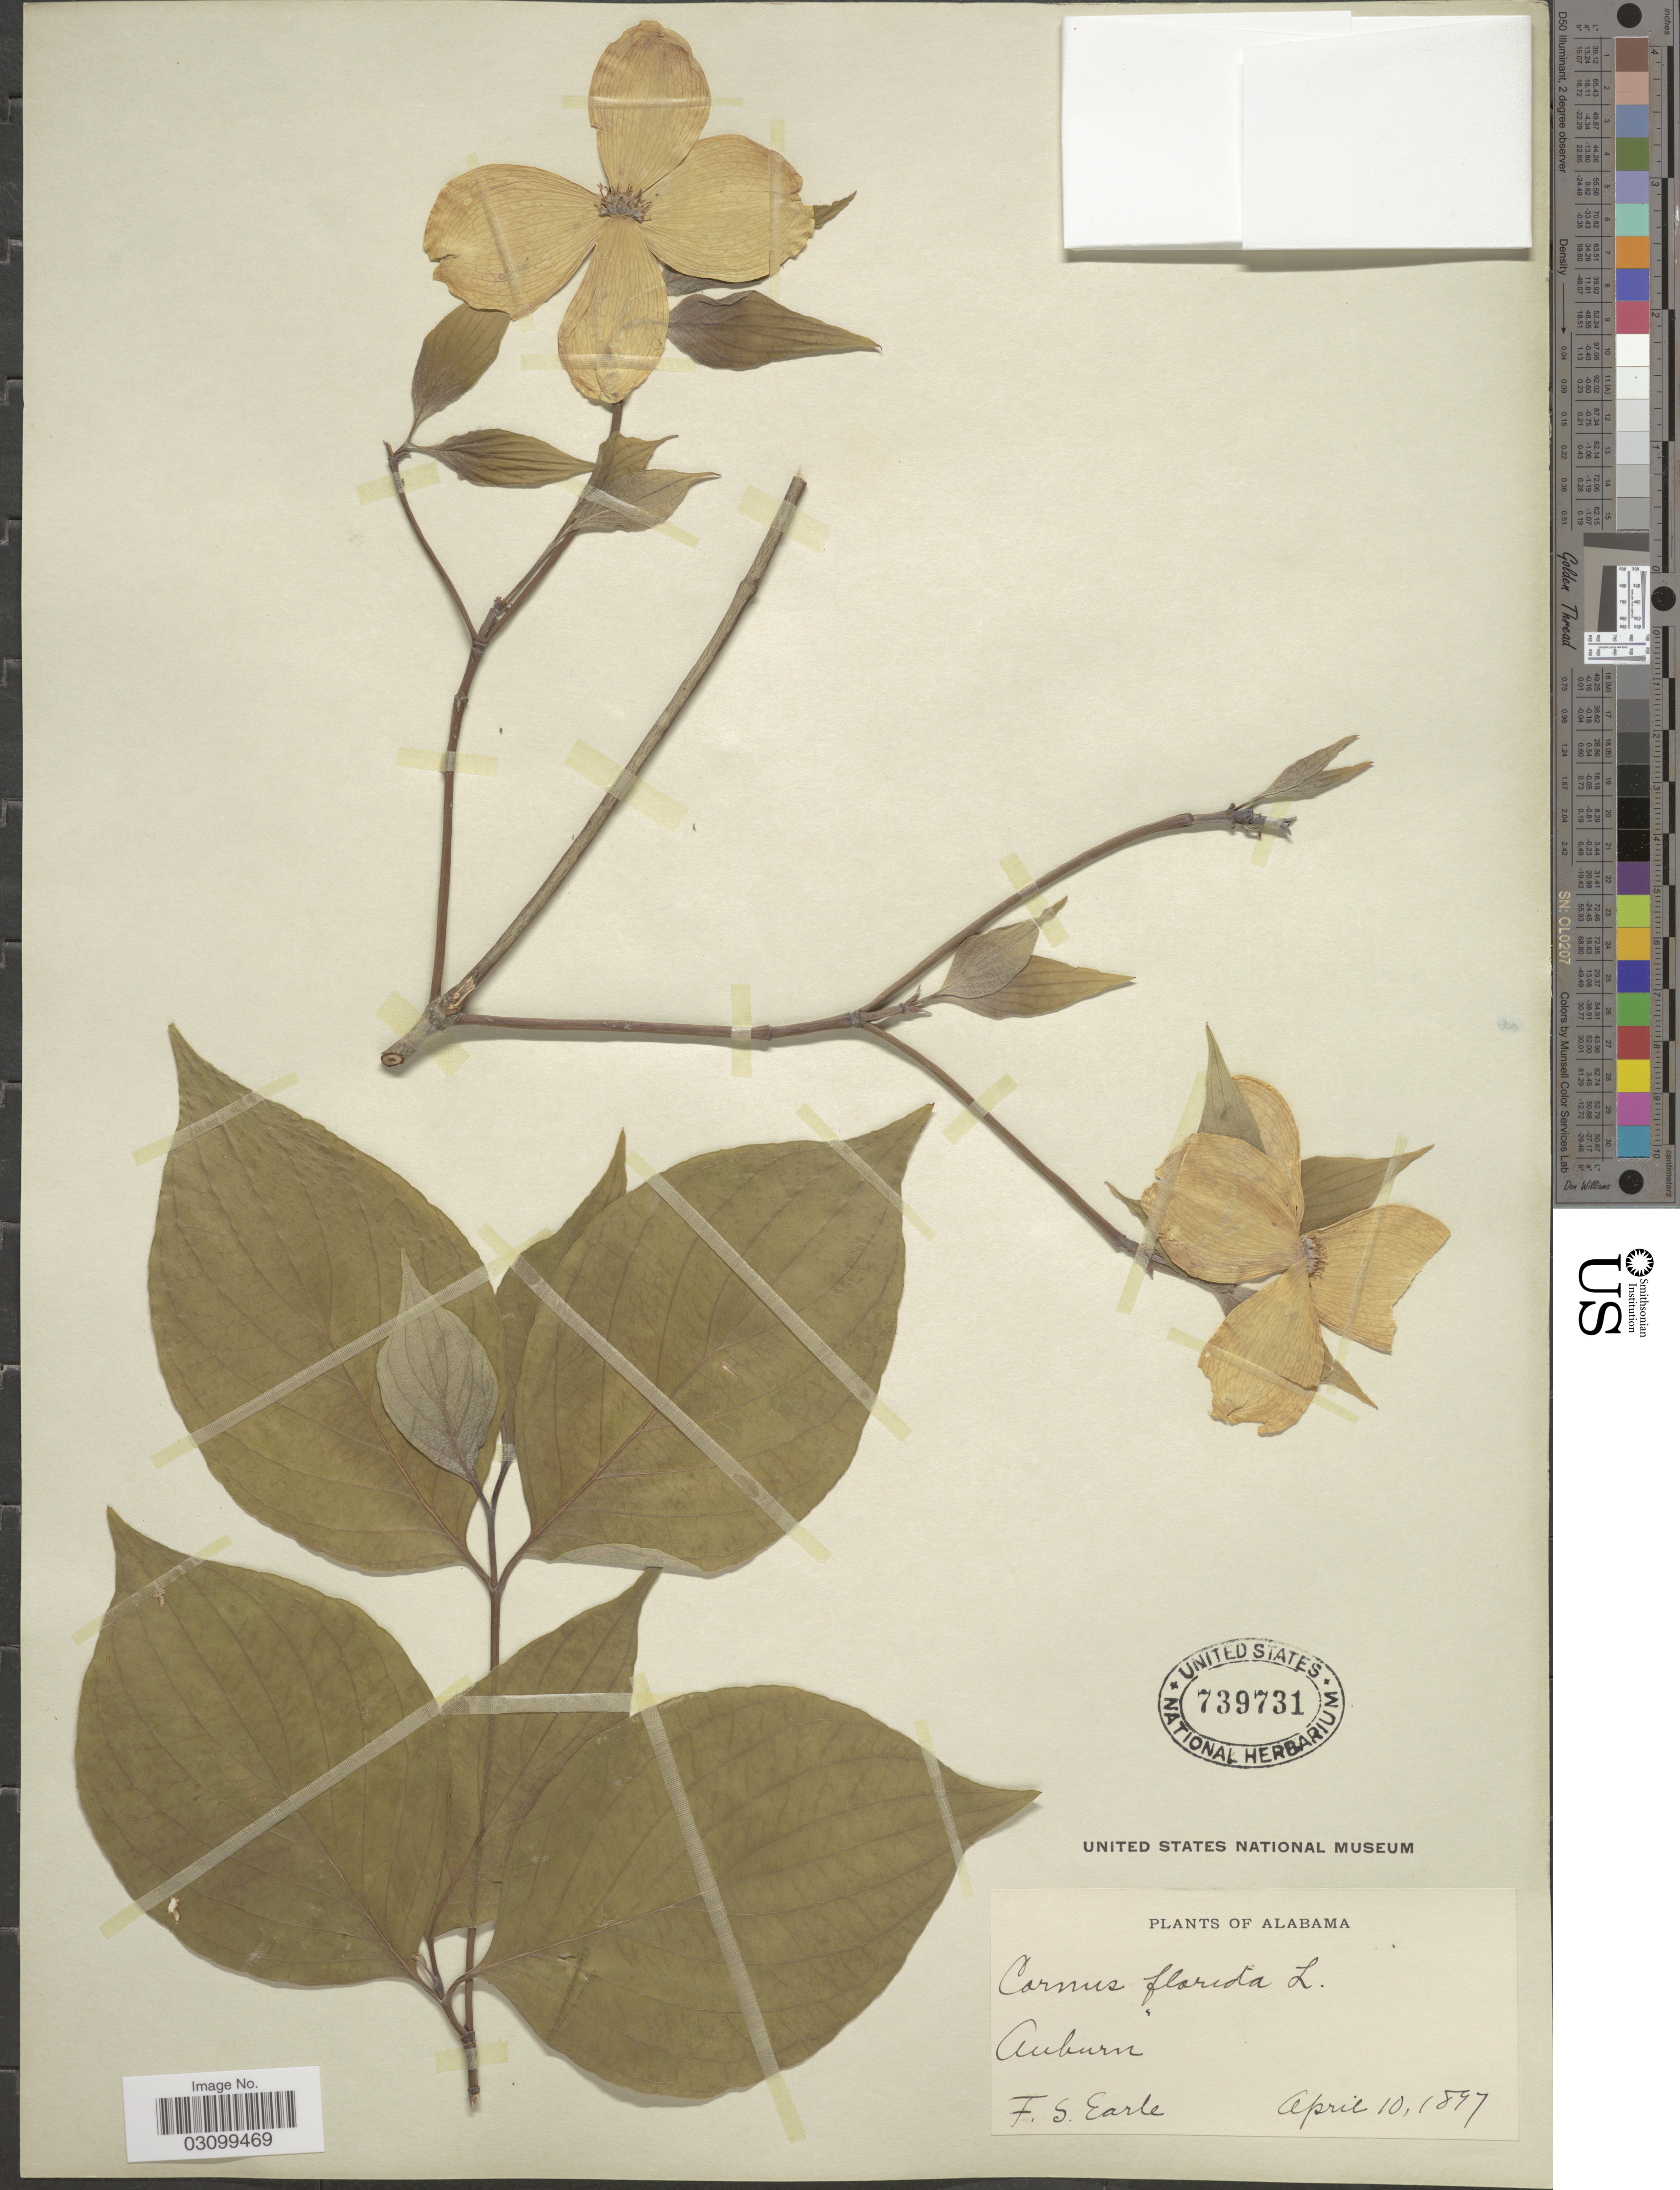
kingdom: Plantae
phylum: Tracheophyta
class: Magnoliopsida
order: Cornales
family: Cornaceae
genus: Cornus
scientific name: Cornus florida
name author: L.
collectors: F. S. Earle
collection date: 1897-04-10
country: United States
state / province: Alabama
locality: Auburn.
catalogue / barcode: US 739731